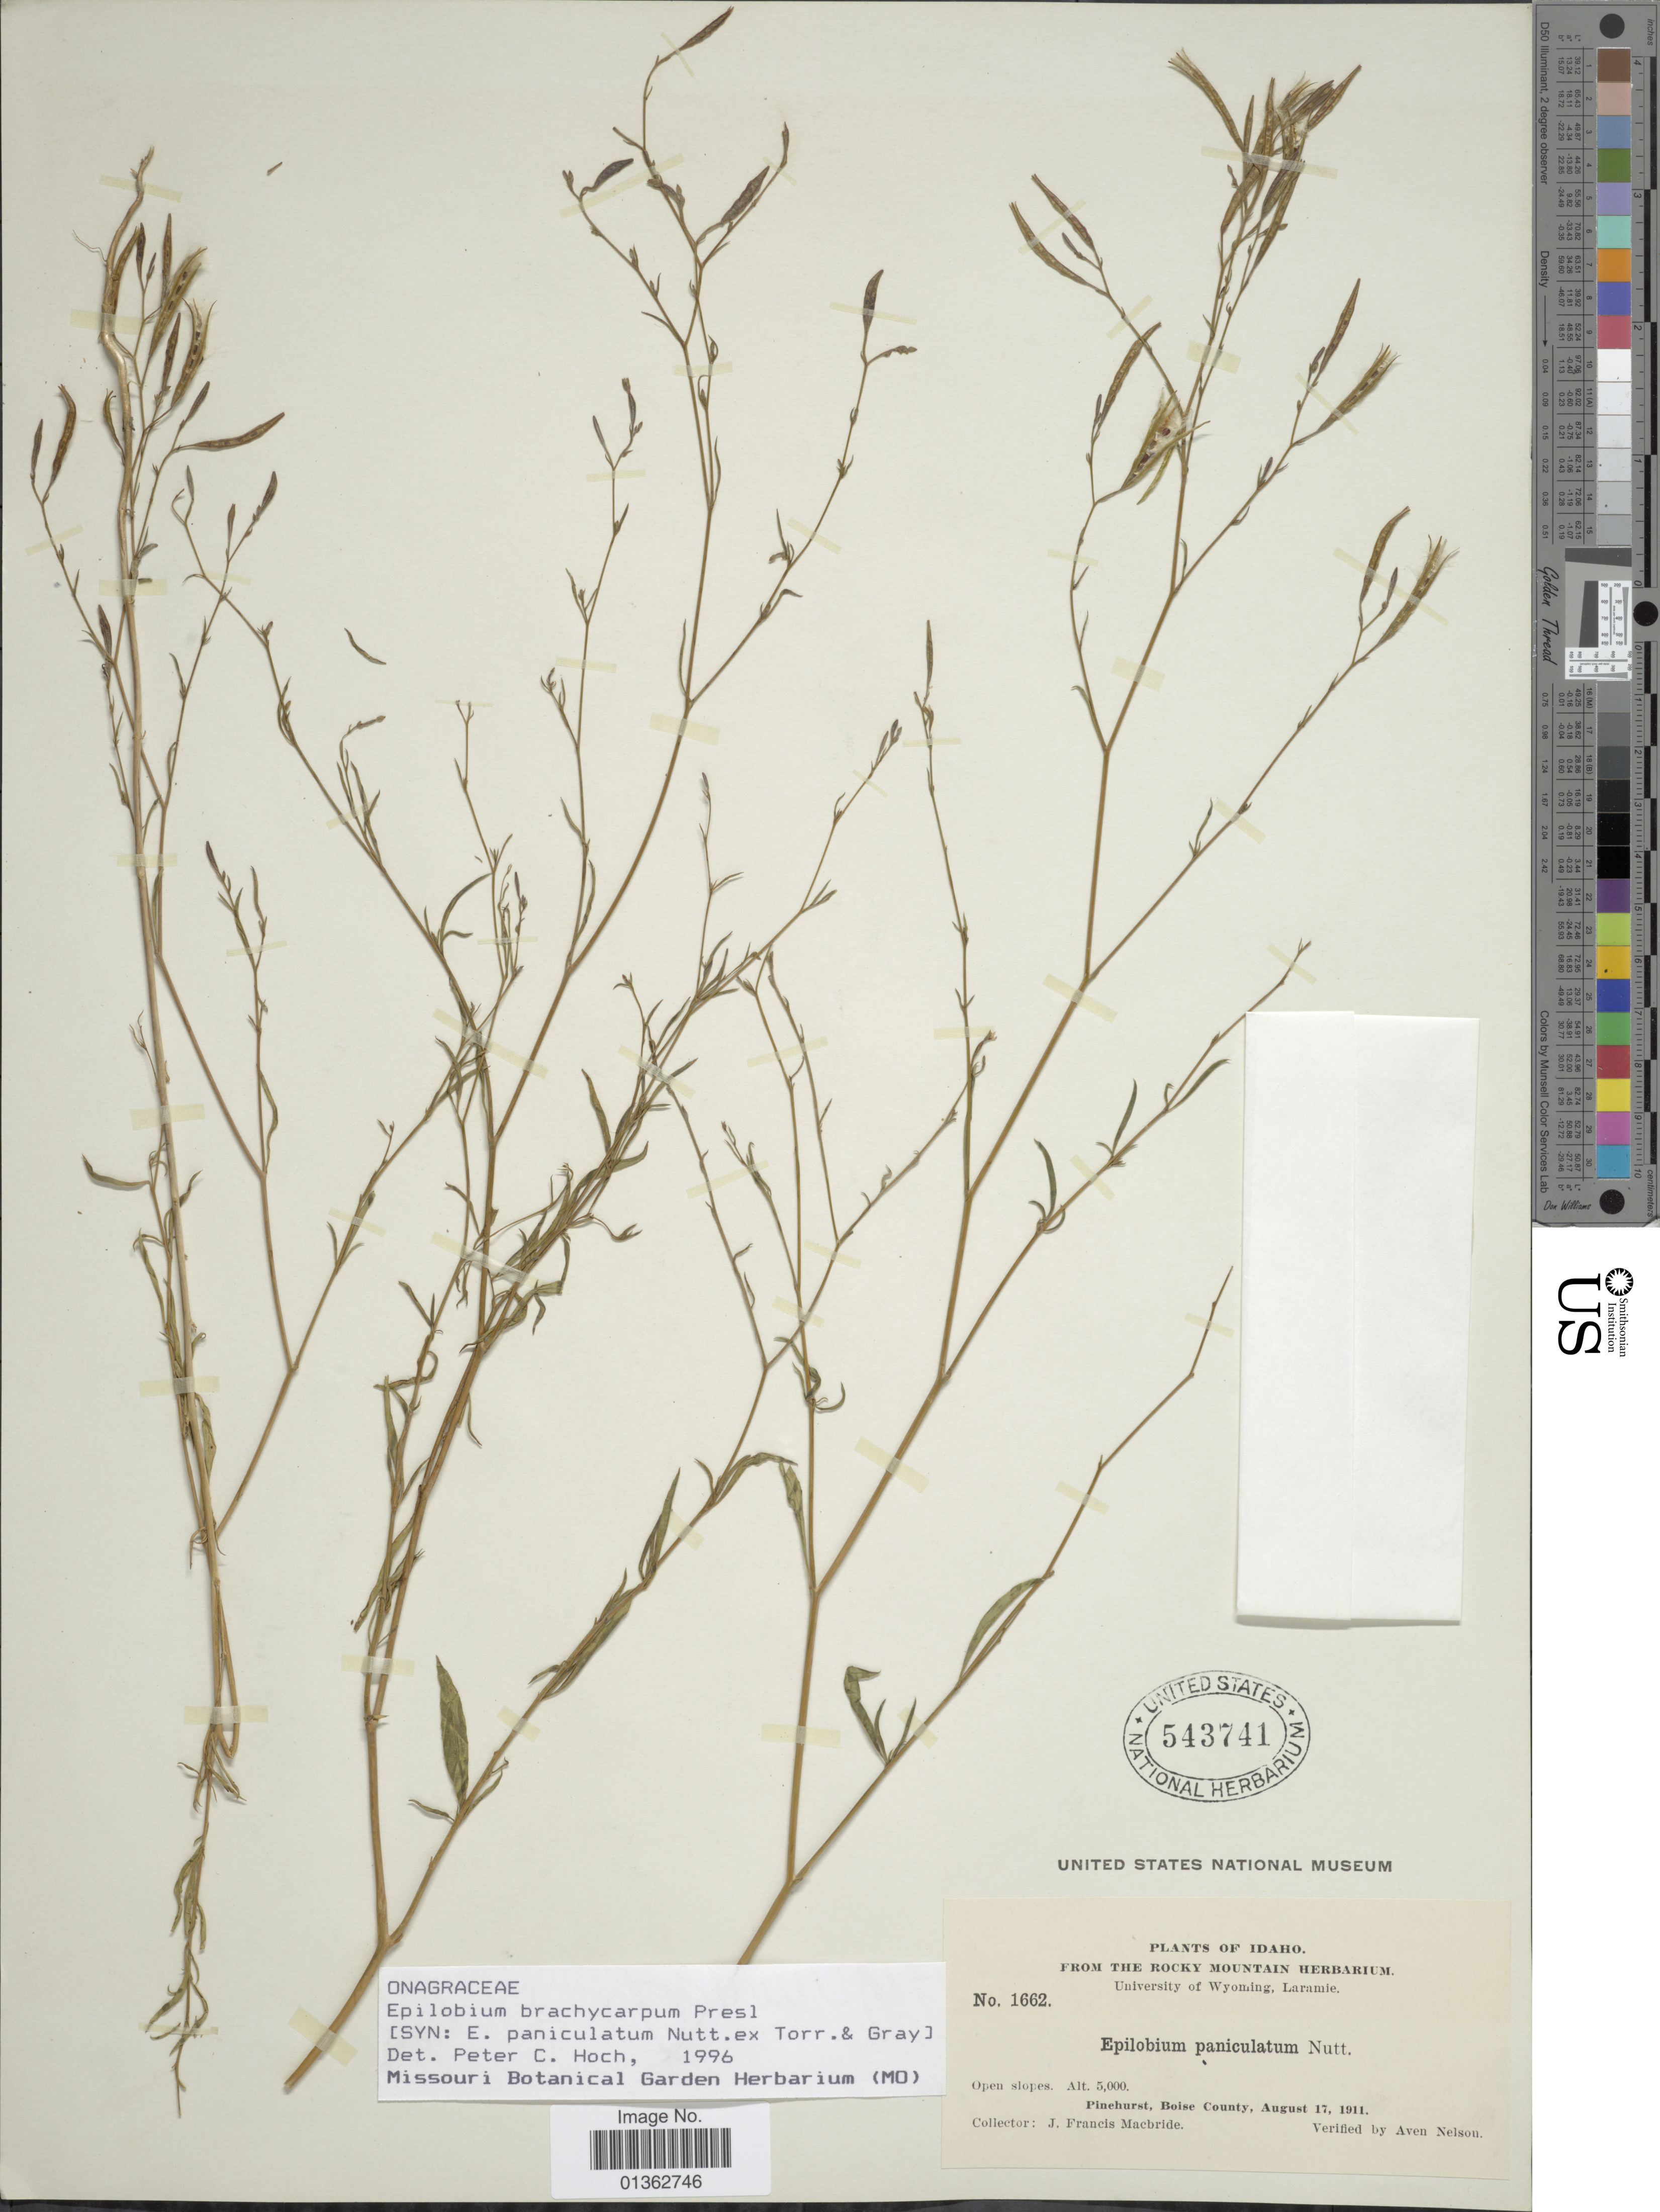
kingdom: Plantae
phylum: Tracheophyta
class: Magnoliopsida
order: Myrtales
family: Onagraceae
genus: Epilobium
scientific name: Epilobium brachycarpum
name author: C. Presl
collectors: J. F. Macbride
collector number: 1662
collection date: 1911-08-17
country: United States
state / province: Idaho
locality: Pnehurst, Boise County.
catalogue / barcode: US 543741